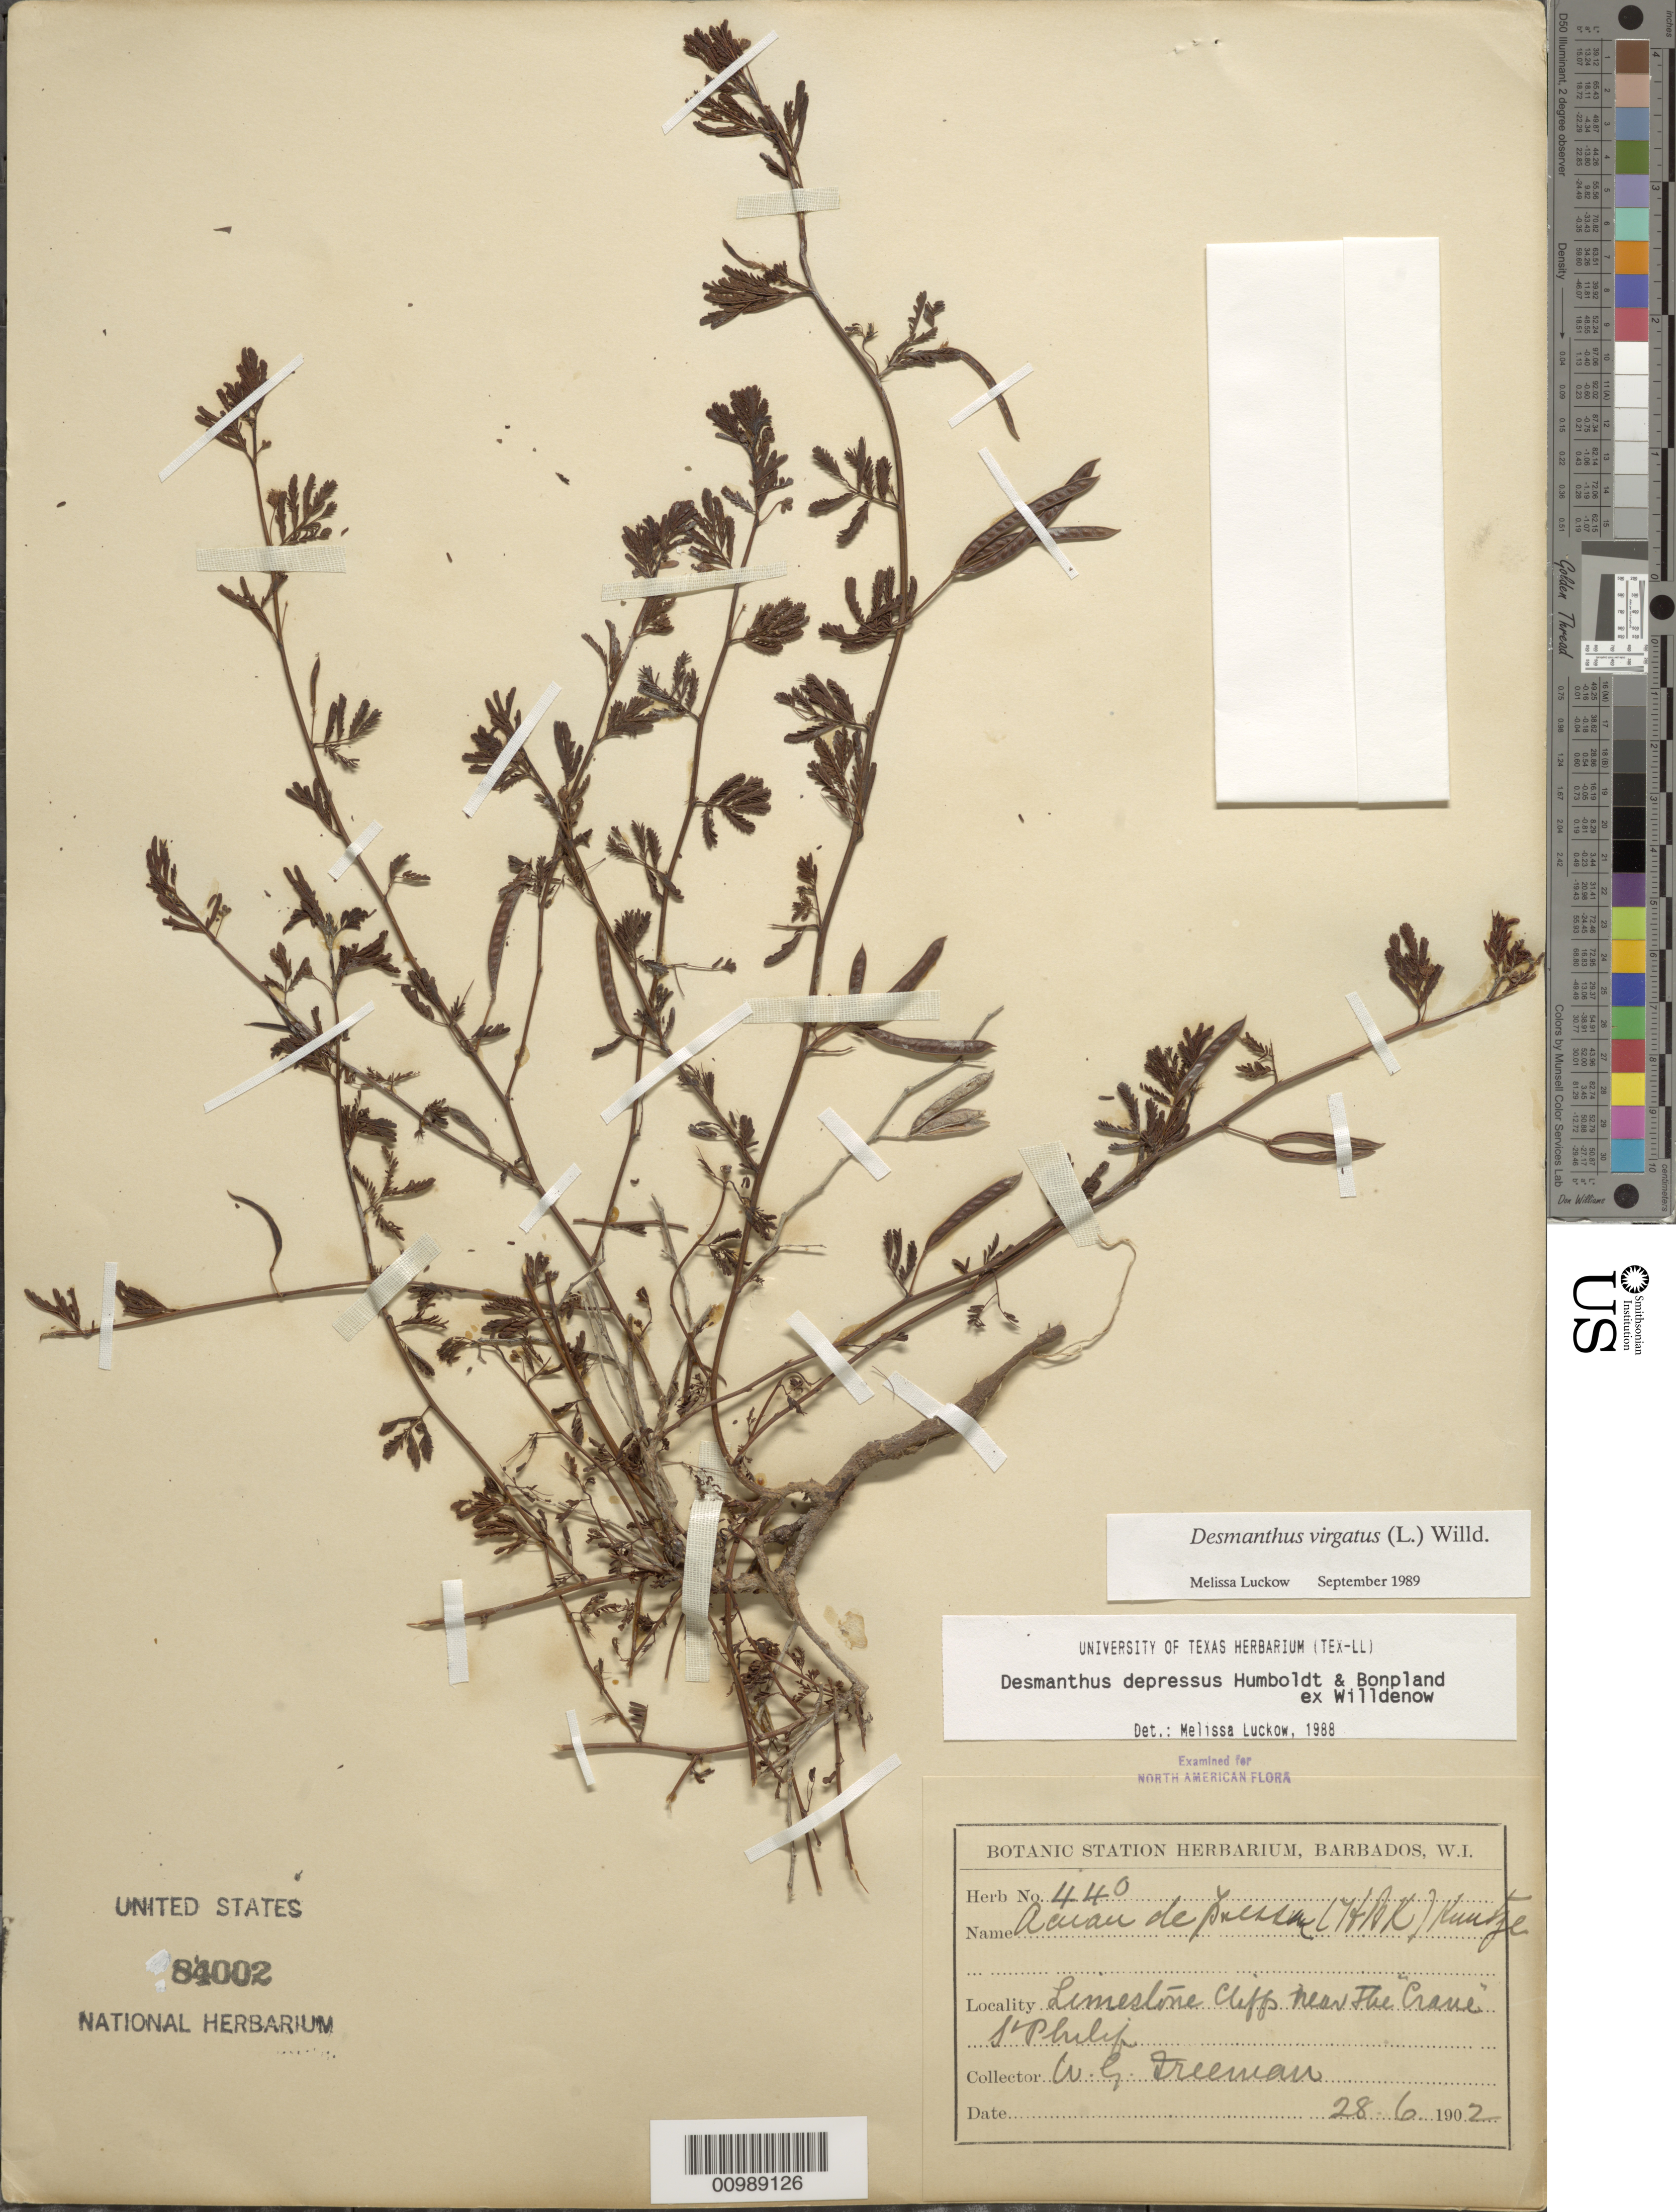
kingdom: Plantae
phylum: Tracheophyta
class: Magnoliopsida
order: Fabales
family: Fabaceae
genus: Desmanthus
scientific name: Desmanthus virgatus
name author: (L.) Willd.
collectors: W. Freeman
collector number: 440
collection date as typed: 28 Jun 1902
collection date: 1902-06-28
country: Barbados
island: Barbados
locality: Limestone Cliff near the Crave Philif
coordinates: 0 N, 0 E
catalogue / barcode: US 84002